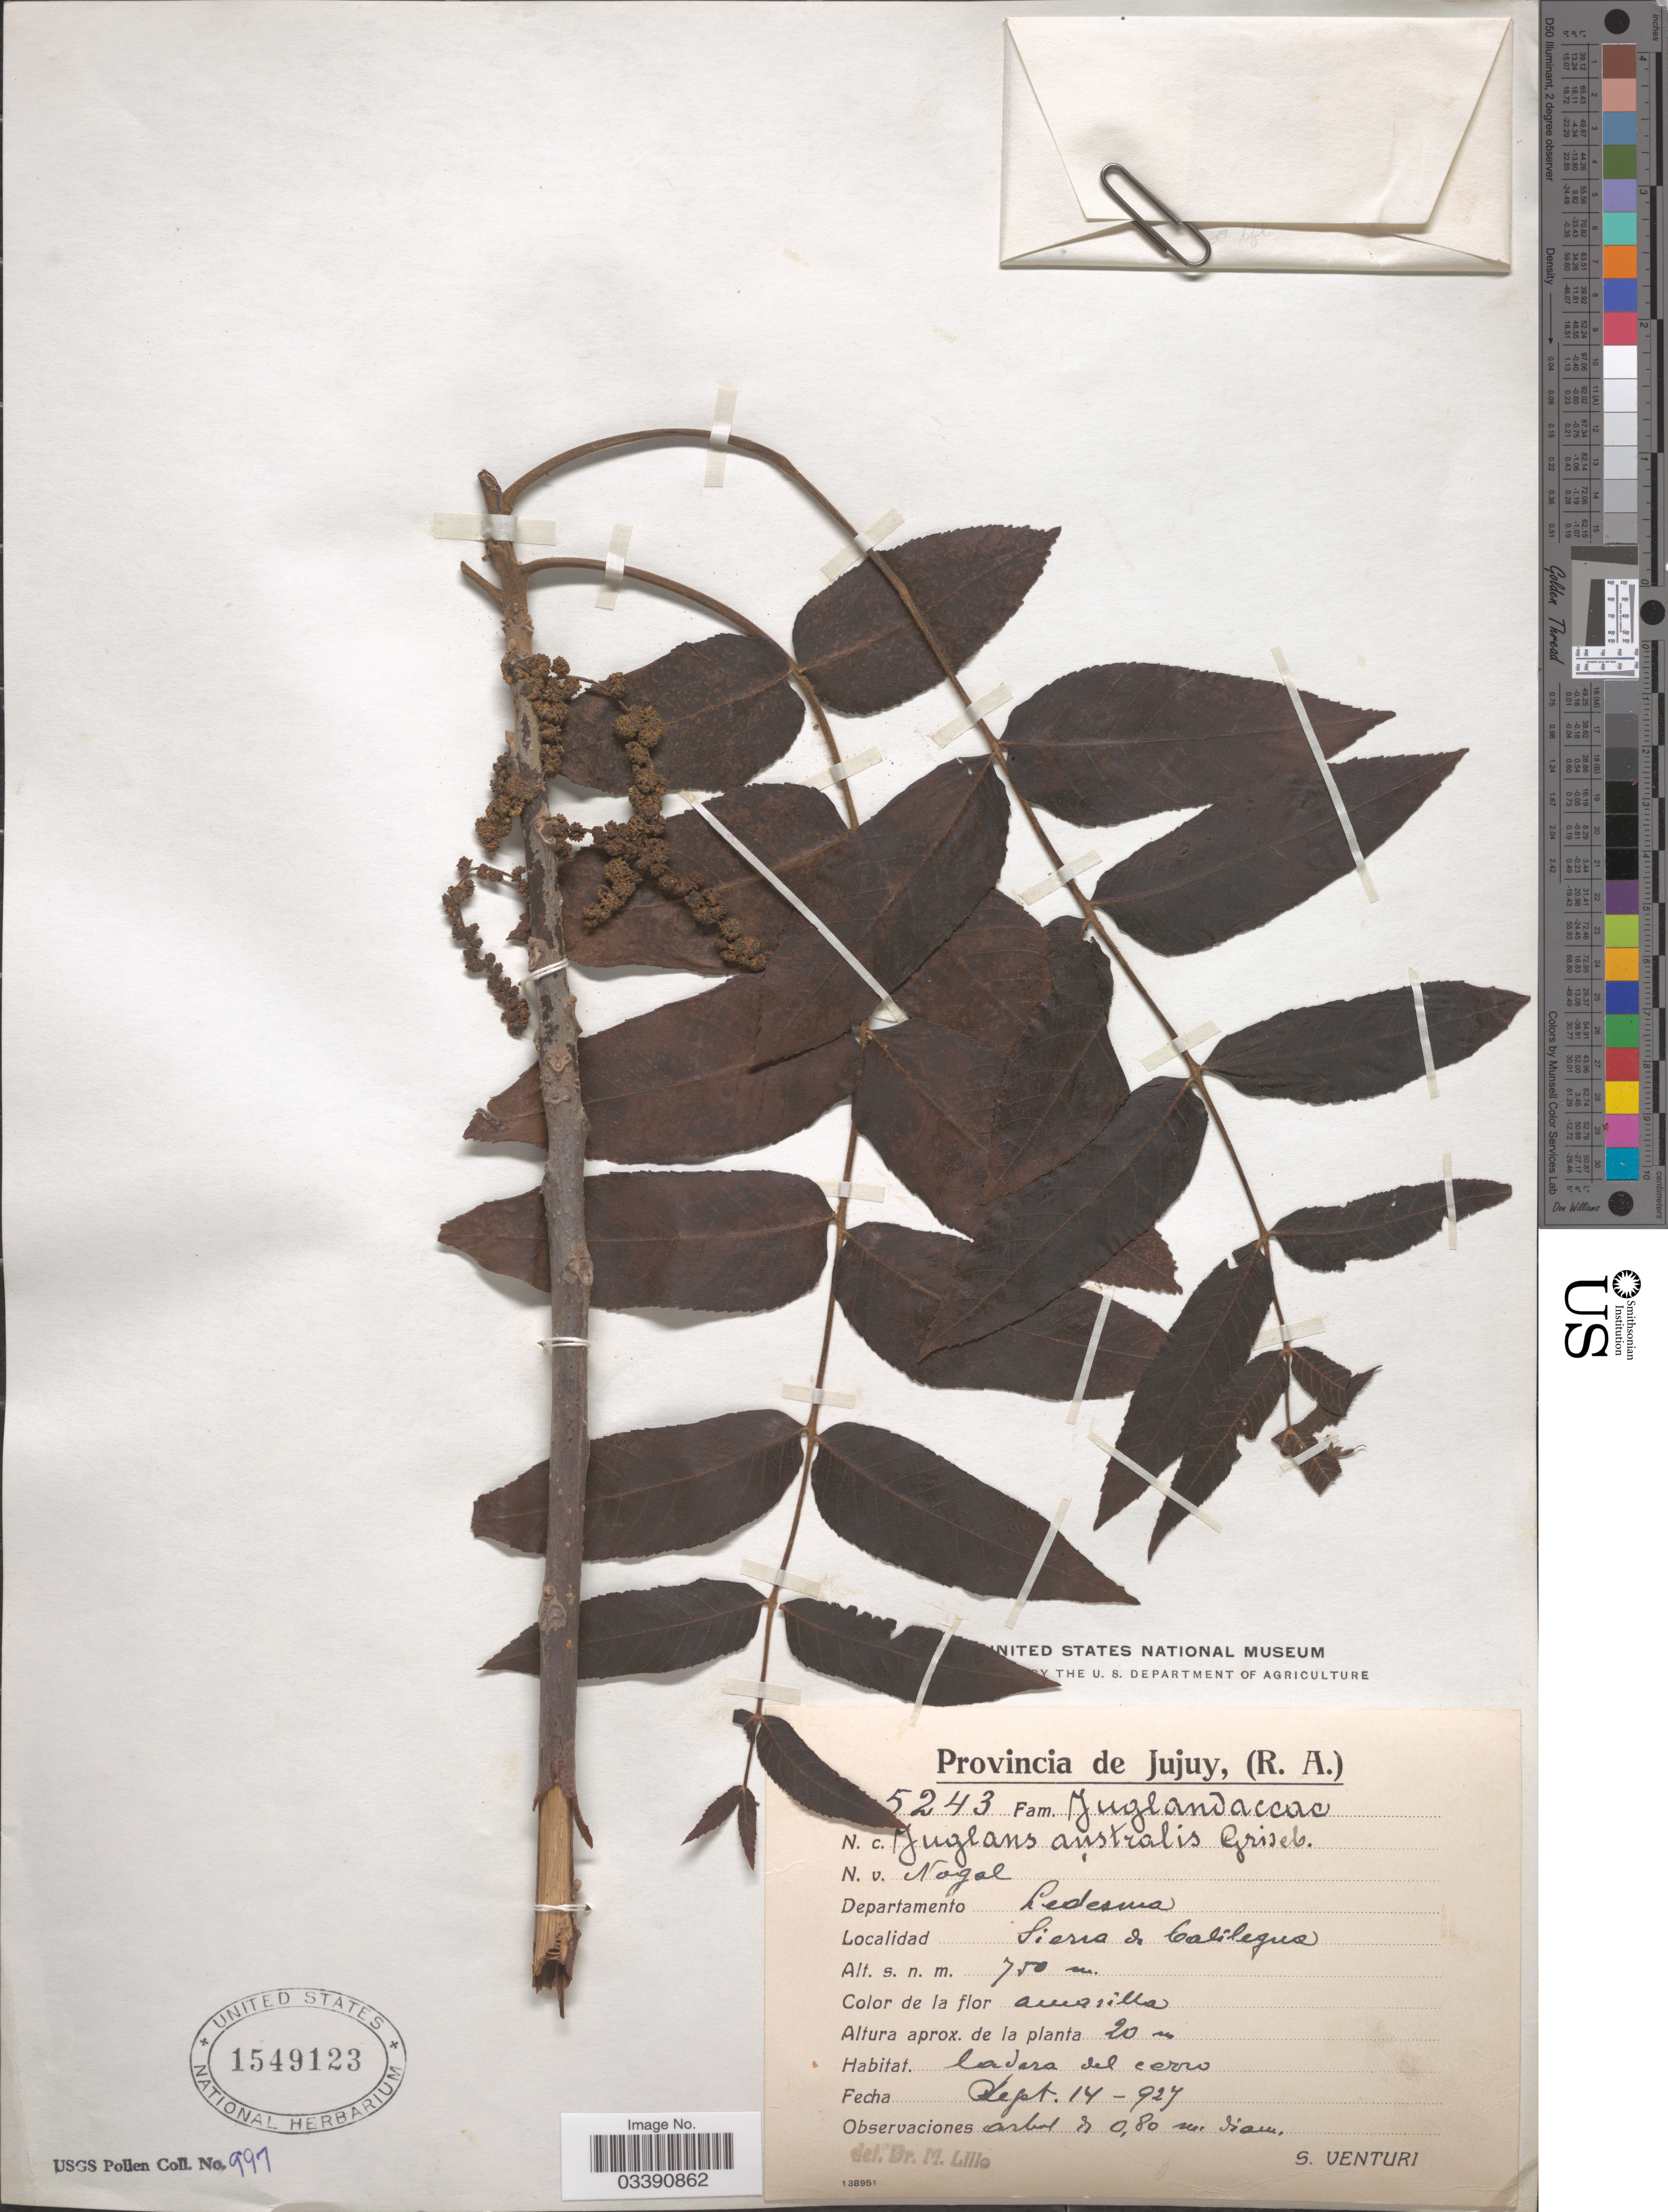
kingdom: Plantae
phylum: Tracheophyta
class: Magnoliopsida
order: Fagales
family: Juglandaceae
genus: Juglans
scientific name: Juglans australis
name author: Griseb.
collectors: S. Venturi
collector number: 5243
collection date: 1927-09-14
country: Argentina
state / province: Jujuy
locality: Departamento Ledesma. Sierra de Calilegua.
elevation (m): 750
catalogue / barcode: US 1549123